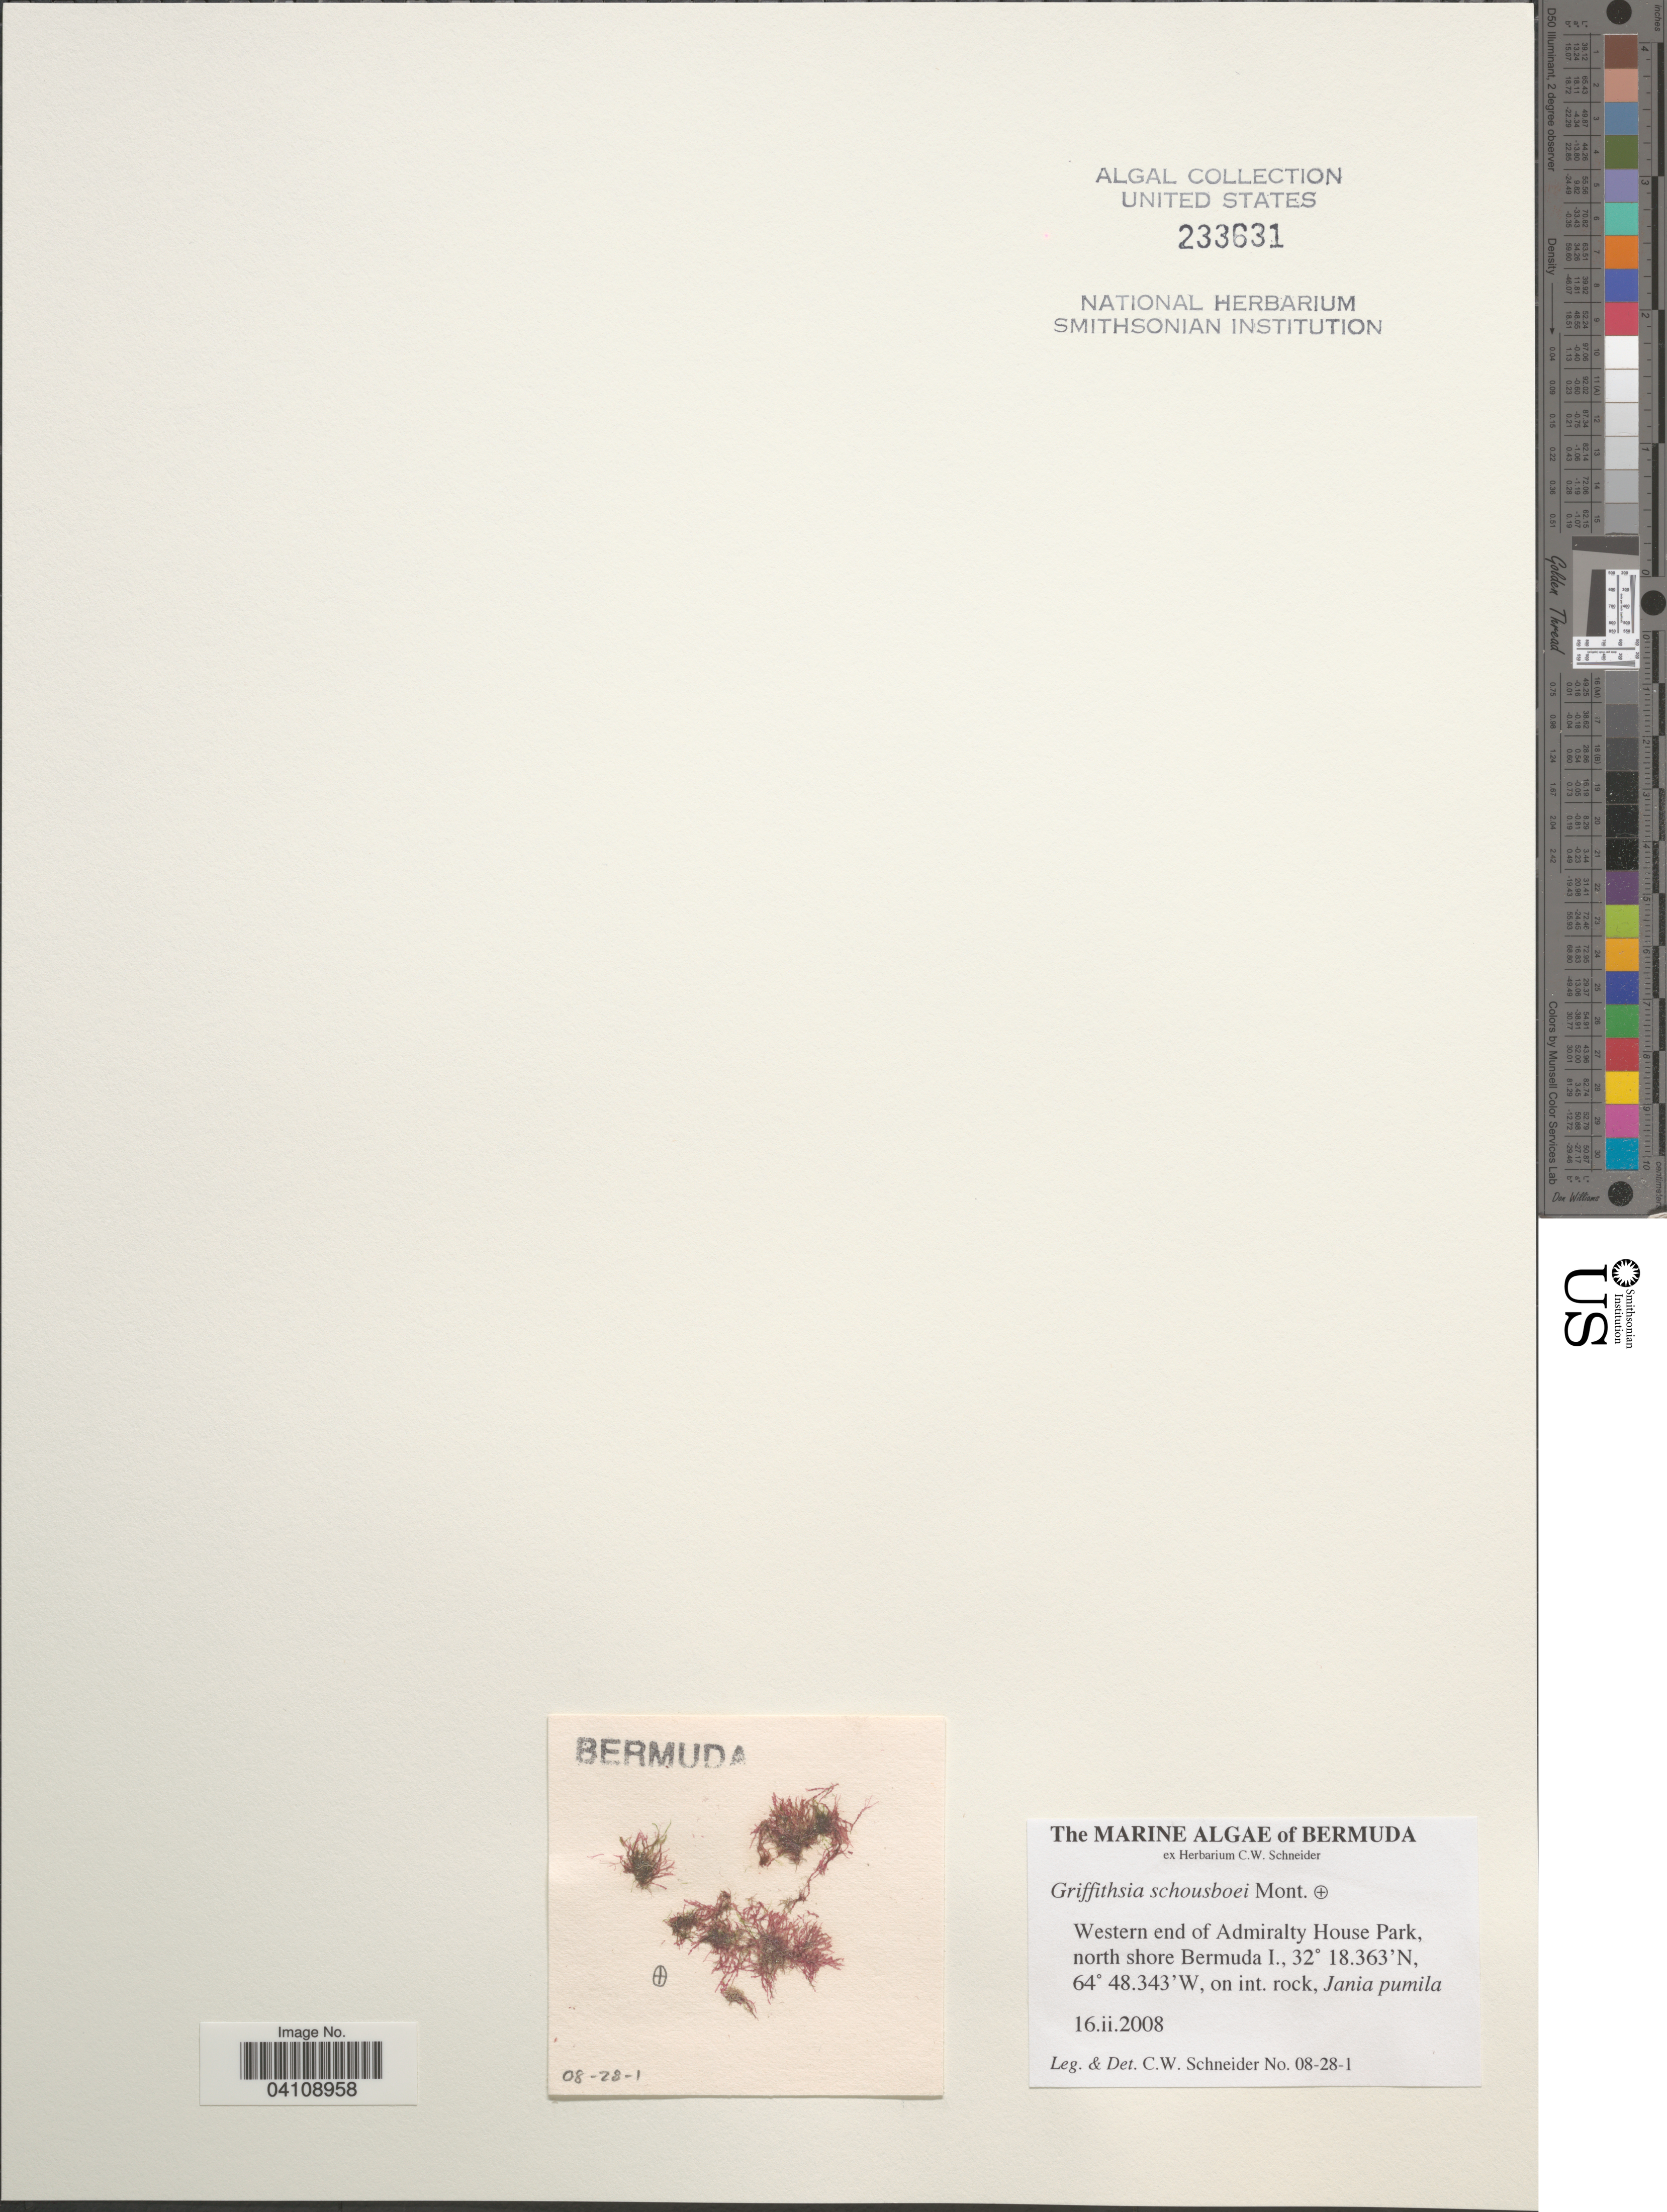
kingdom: Plantae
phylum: Rhodophyta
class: Florideophyceae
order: Ceramiales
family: Wrangeliaceae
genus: Griffithsia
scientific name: Griffithsia schousboei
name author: Mont.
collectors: C. W.Schneider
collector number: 08-28-1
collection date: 2008-02-16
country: Bermuda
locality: Western end of Admiralty House Park, north shore Bermuda I.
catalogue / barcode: US 233631